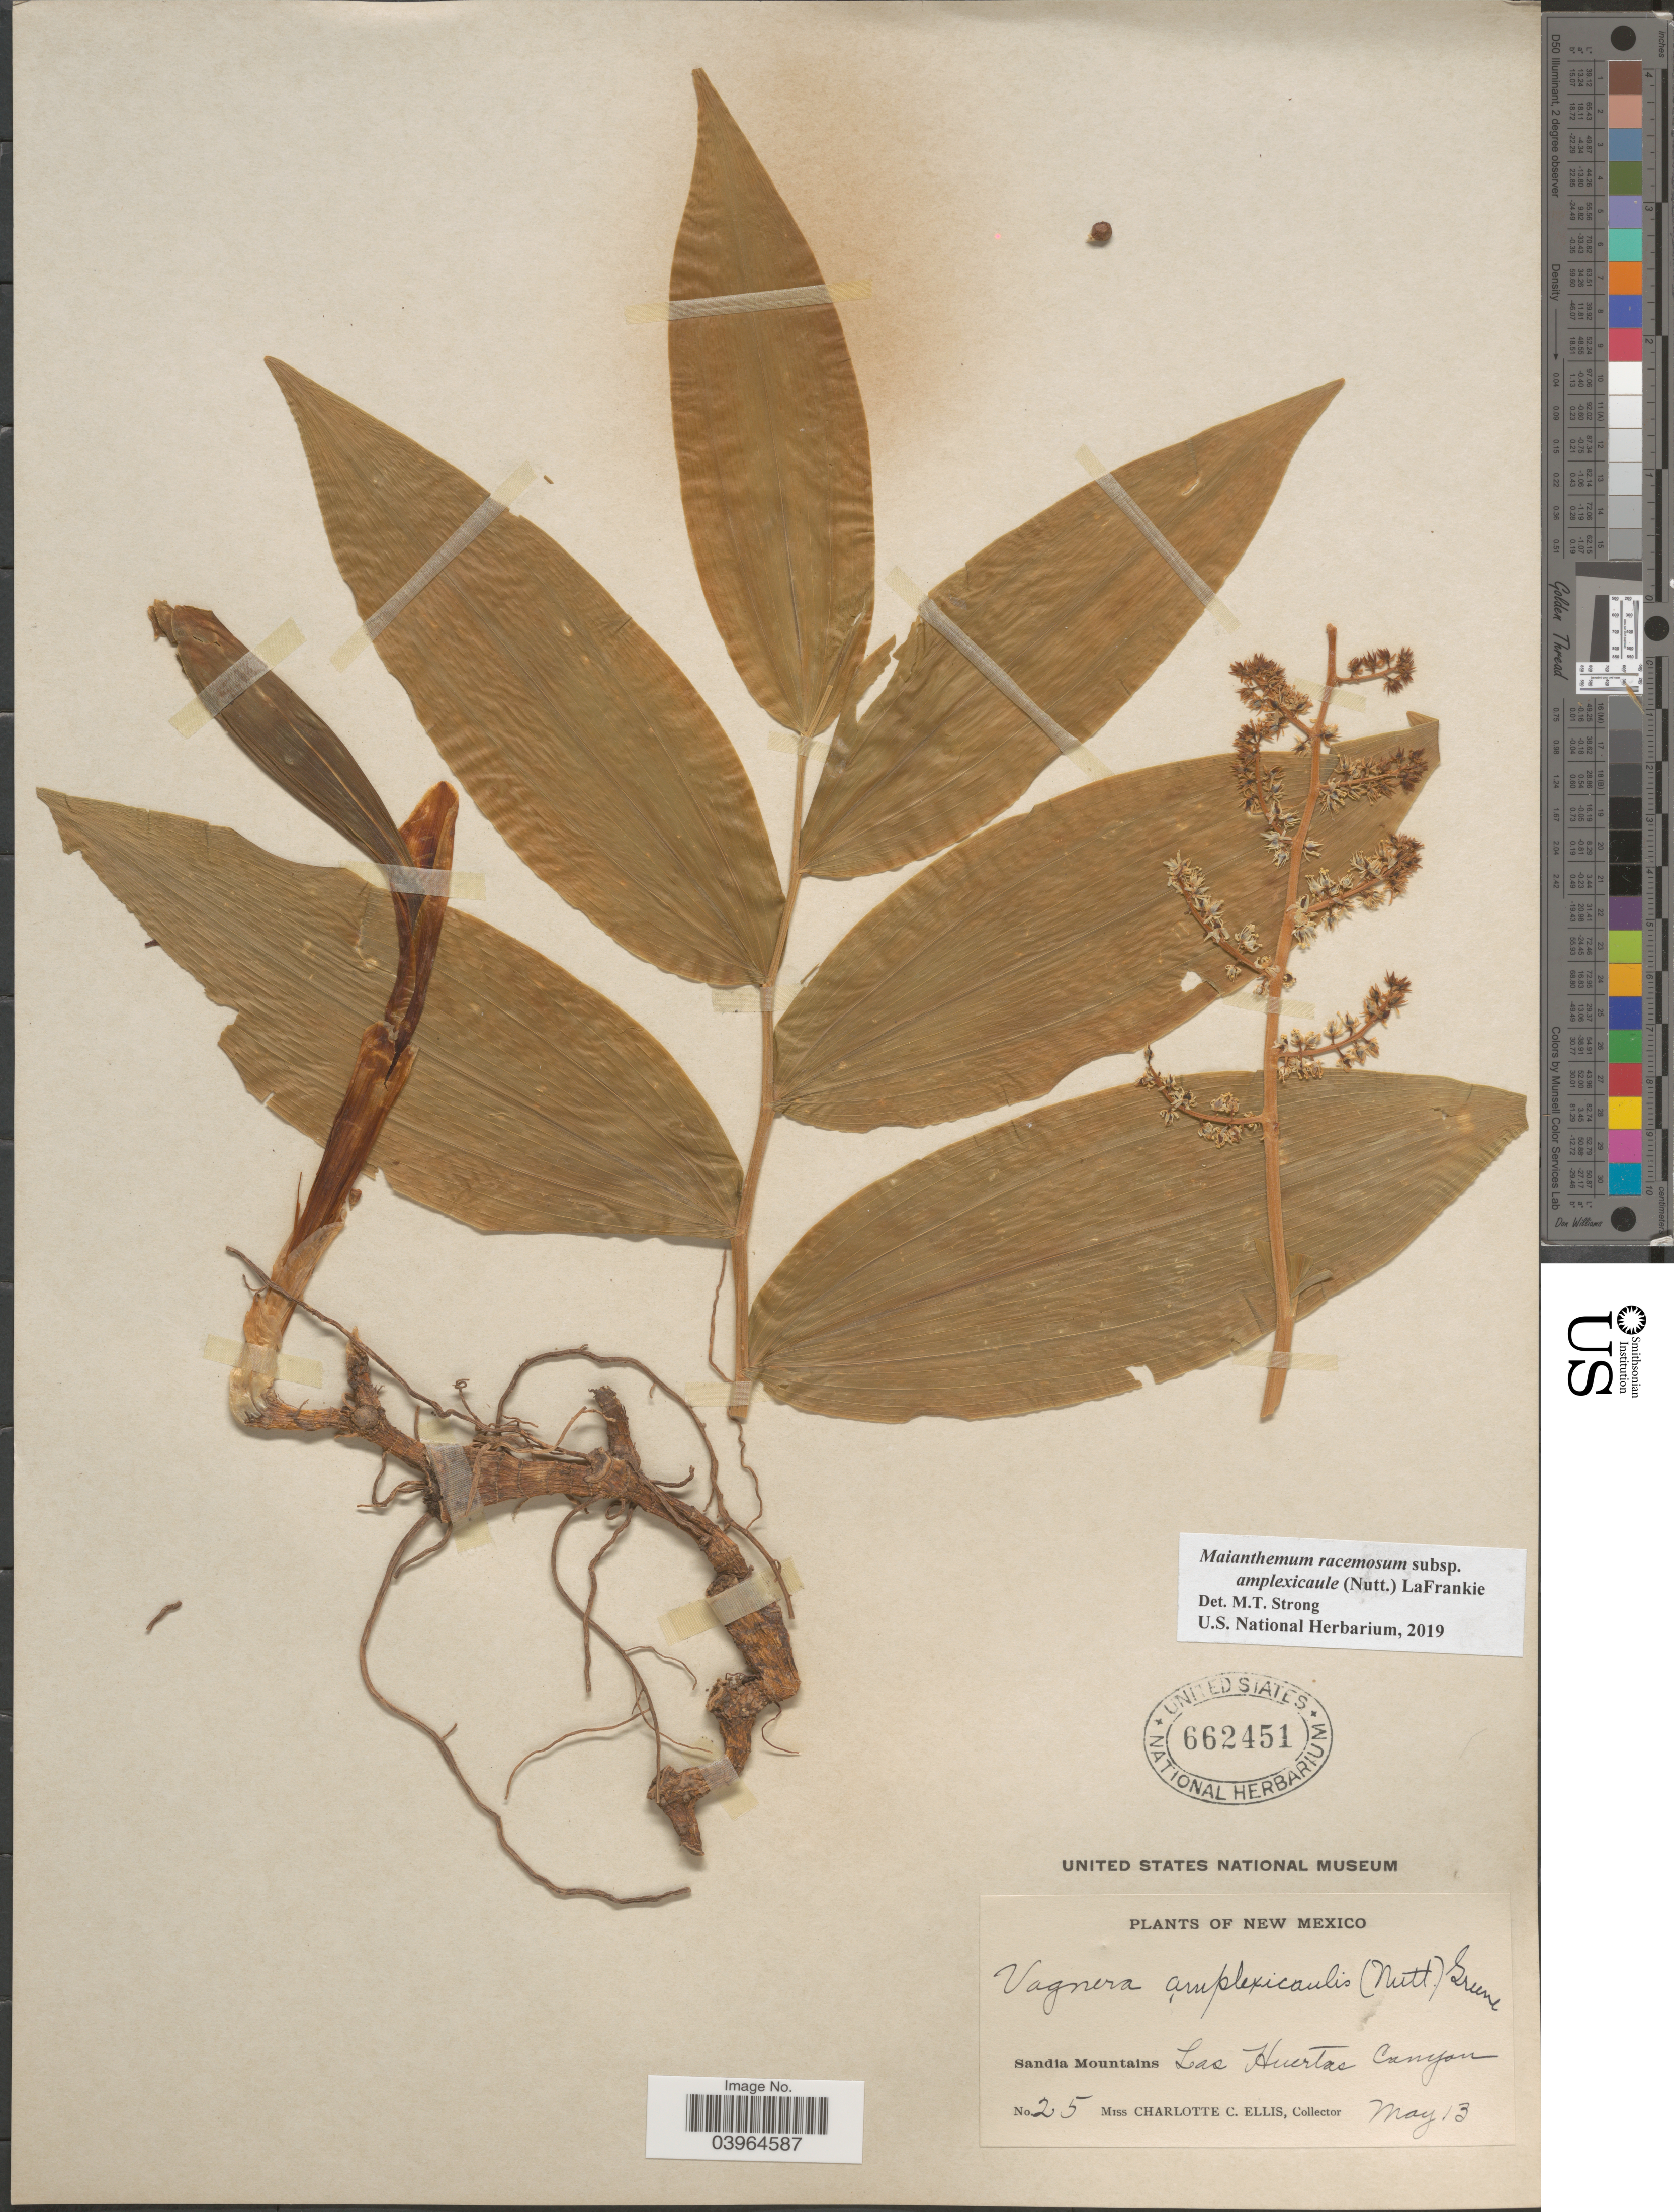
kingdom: Plantae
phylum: Tracheophyta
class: Liliopsida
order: Asparagales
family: Asparagaceae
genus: Maianthemum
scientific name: Maianthemum racemosum subsp. amplexicaule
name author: (Nutt.) LaFrankie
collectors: C. C. Ellis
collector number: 25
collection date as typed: Transcribed d/m/y: /5/13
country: United States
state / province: New Mexico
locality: Sandia Mountains. Las Huertas Canyon.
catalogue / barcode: US 662451